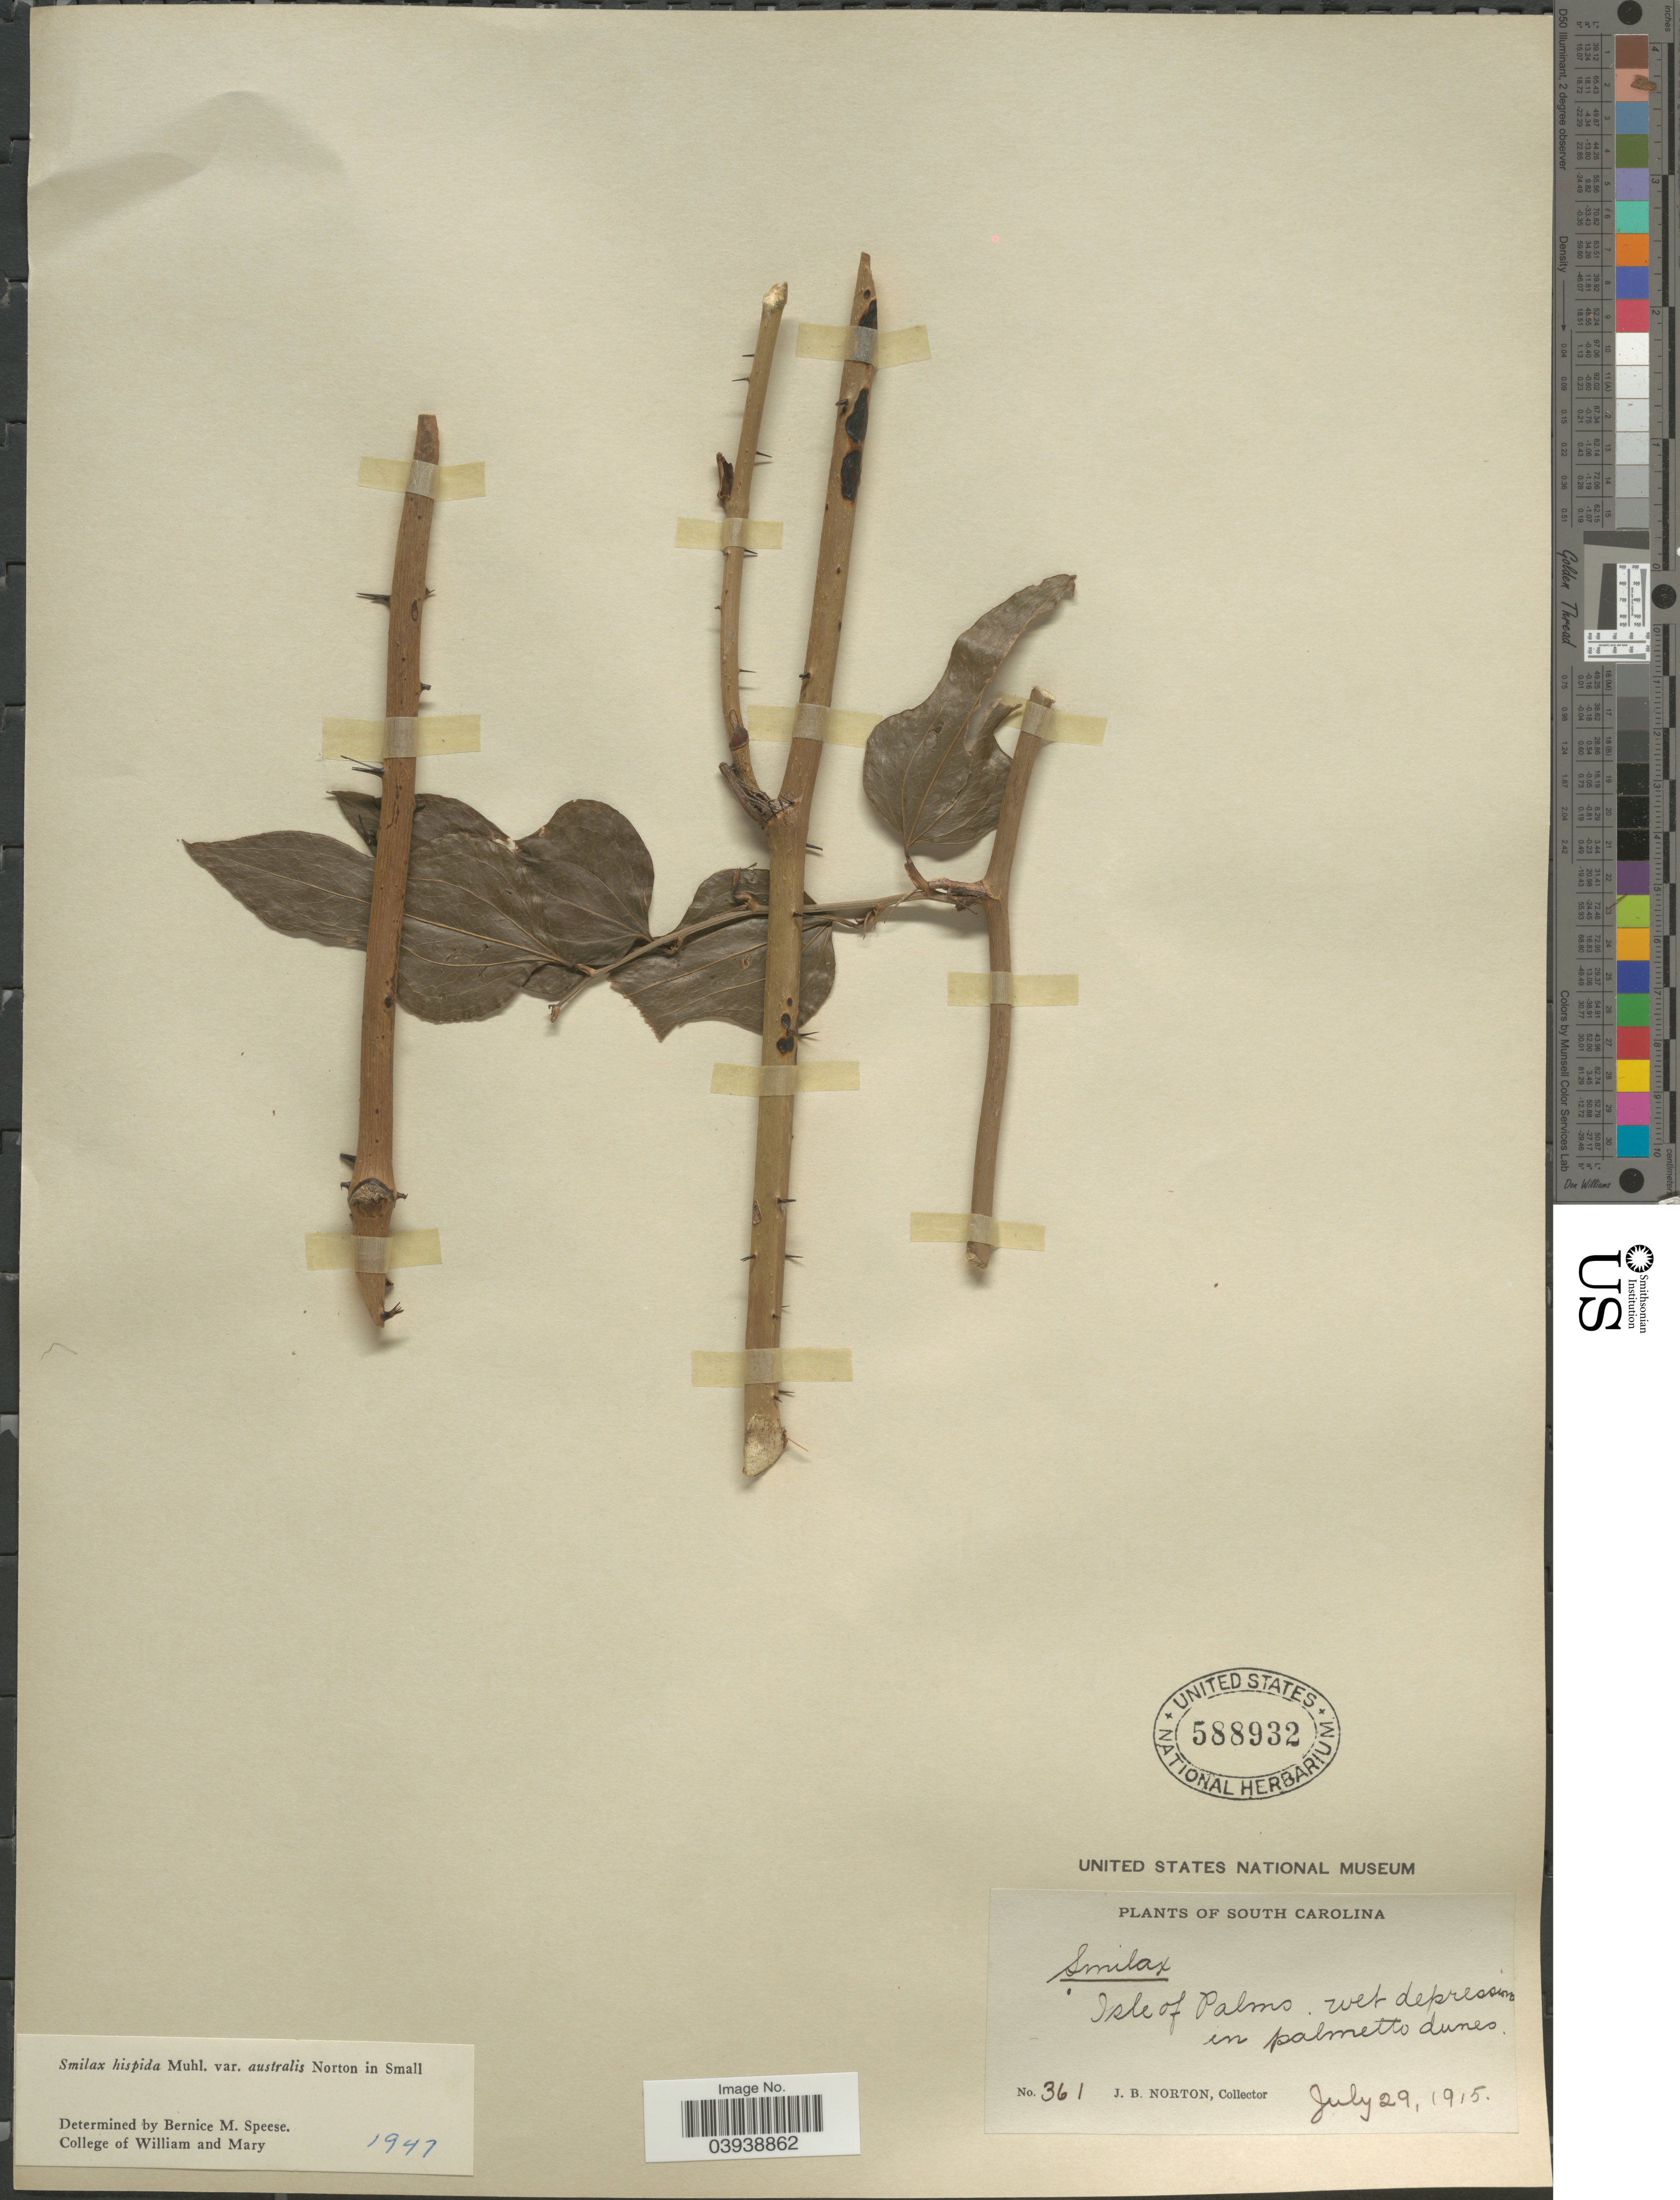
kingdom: Plantae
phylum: Tracheophyta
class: Liliopsida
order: Liliales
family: Smilacaceae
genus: Smilax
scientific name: Smilax hispida var. australis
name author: Small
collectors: J. B. Norton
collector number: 361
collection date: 1915-07-29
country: United States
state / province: South Carolina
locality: Isle of Palms.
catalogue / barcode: US 588932